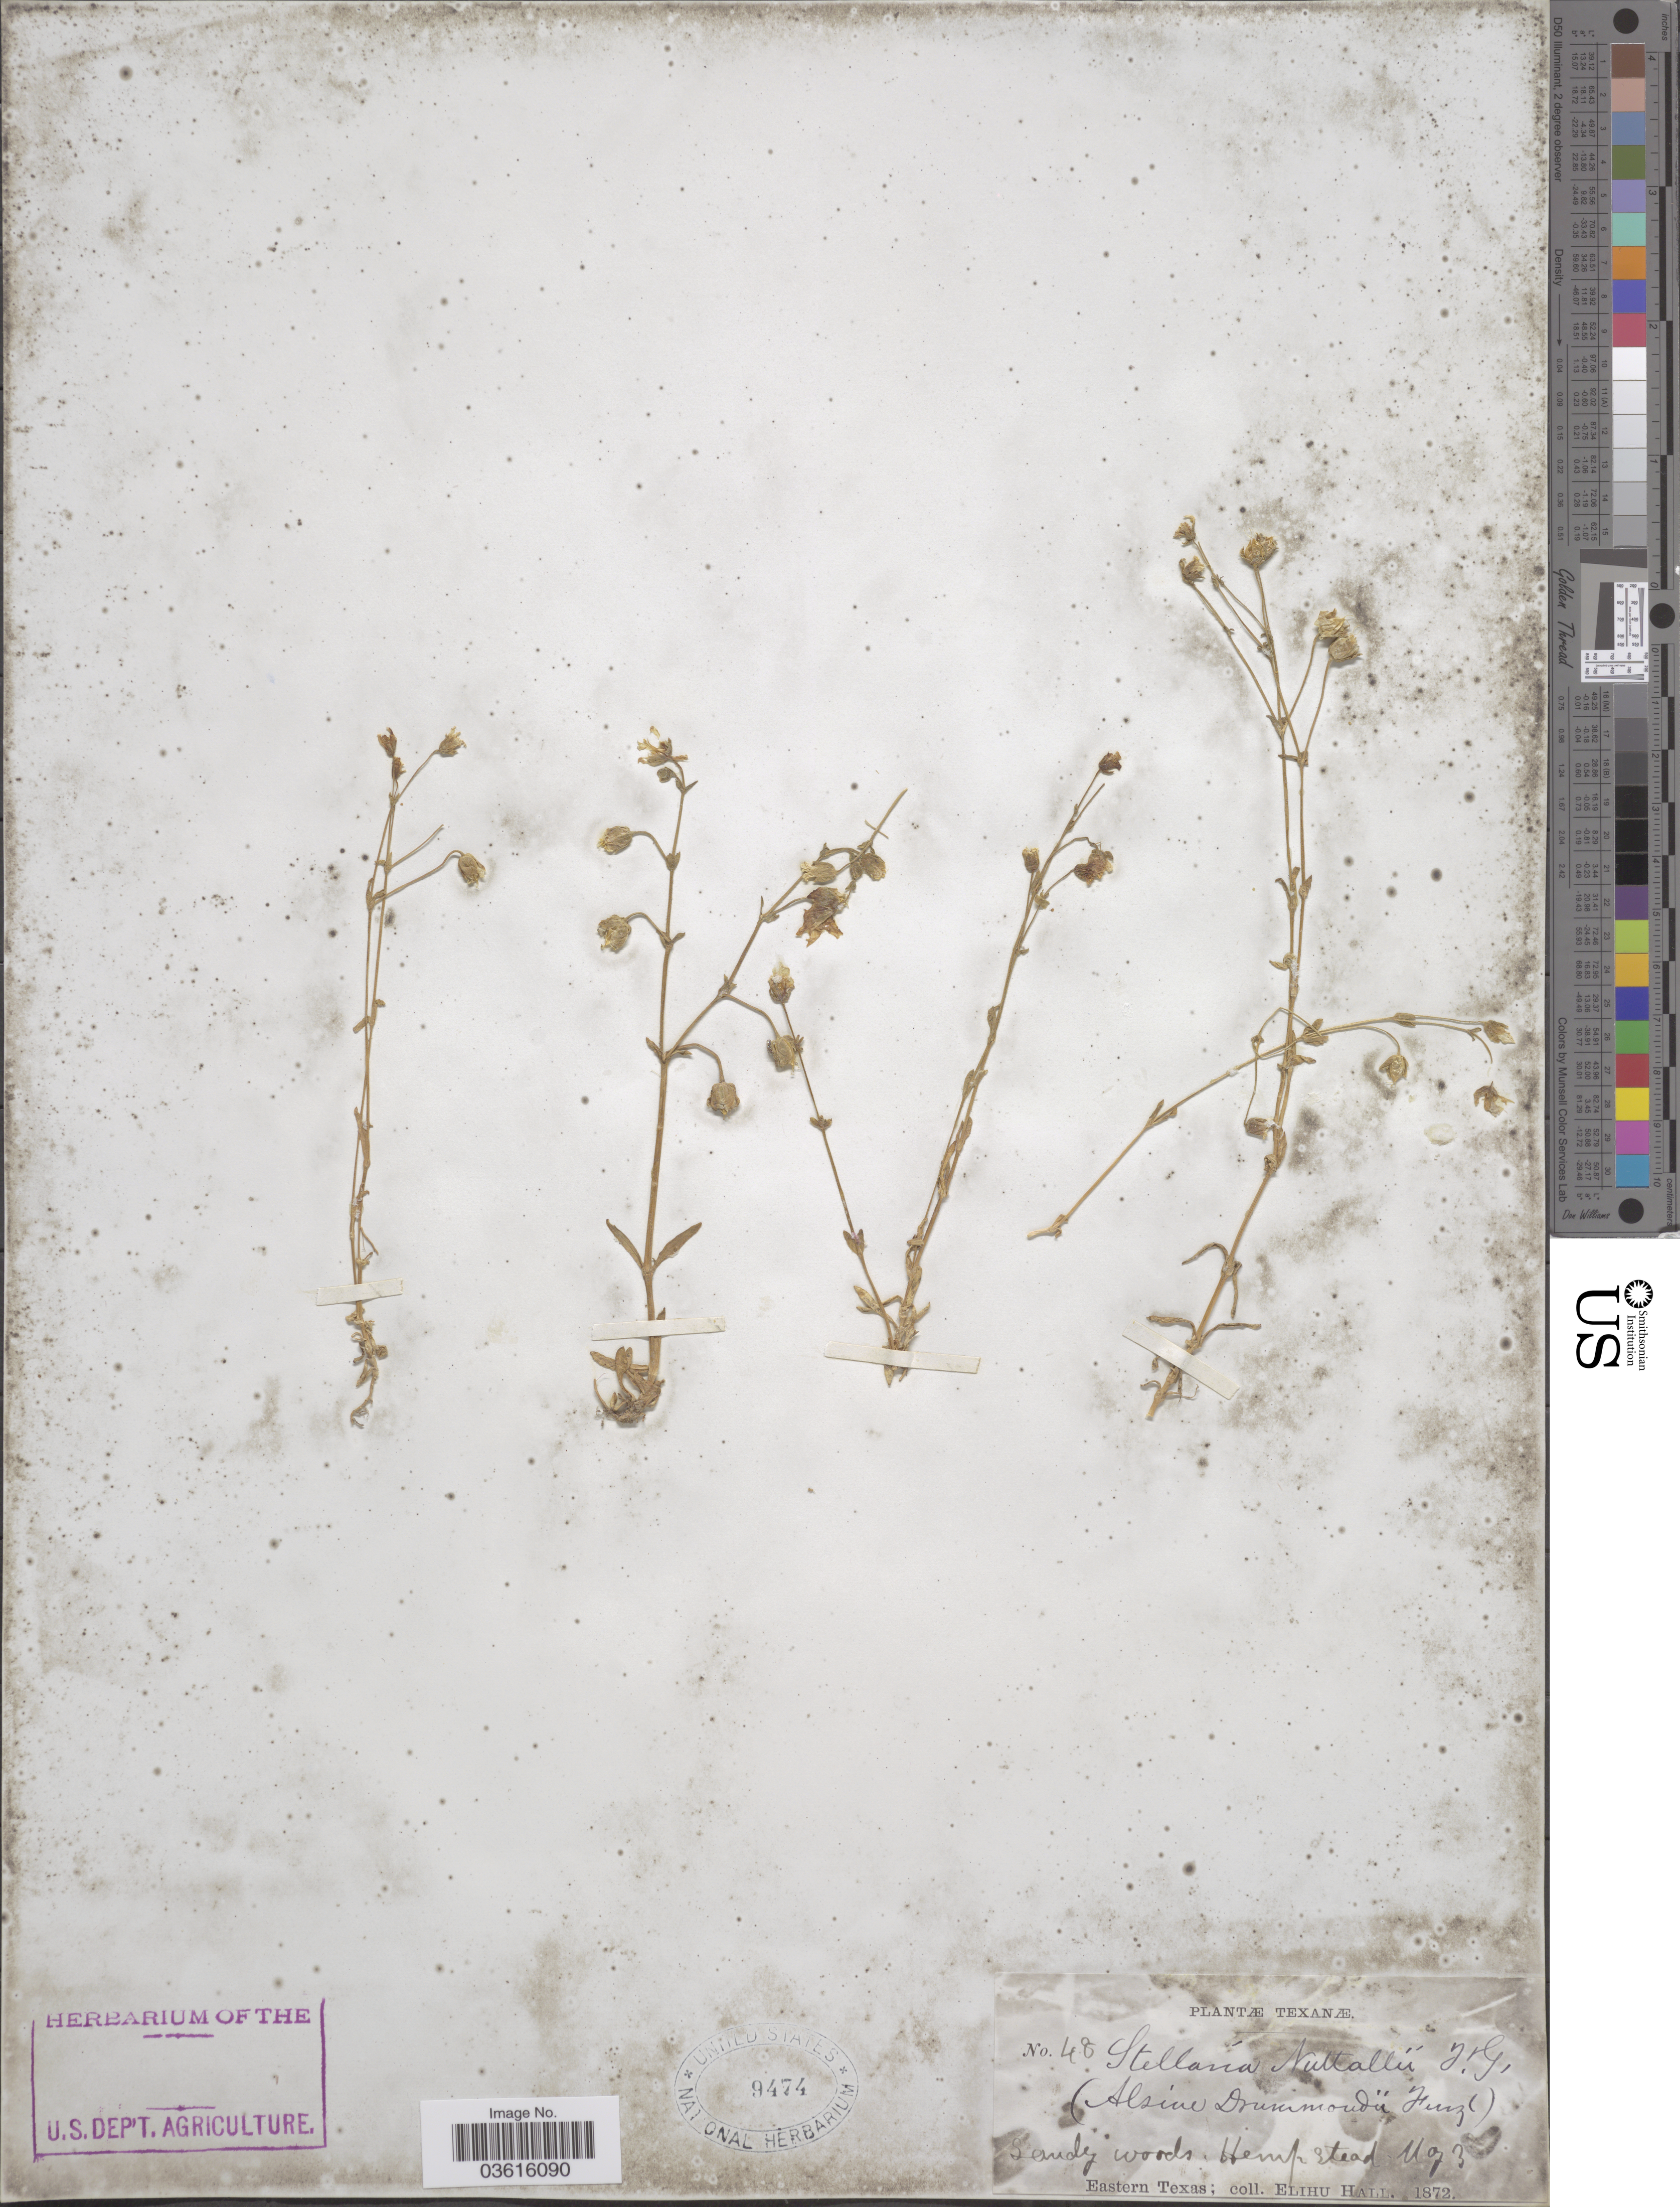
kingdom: Plantae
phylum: Tracheophyta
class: Magnoliopsida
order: Caryophyllales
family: Caryophyllaceae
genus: Minuartia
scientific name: Minuartia drummondii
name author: (Shinners) McNeill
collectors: E. Hall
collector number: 48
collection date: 1872-05-03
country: United States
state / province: Texas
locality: Hempstead.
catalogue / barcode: US 9474